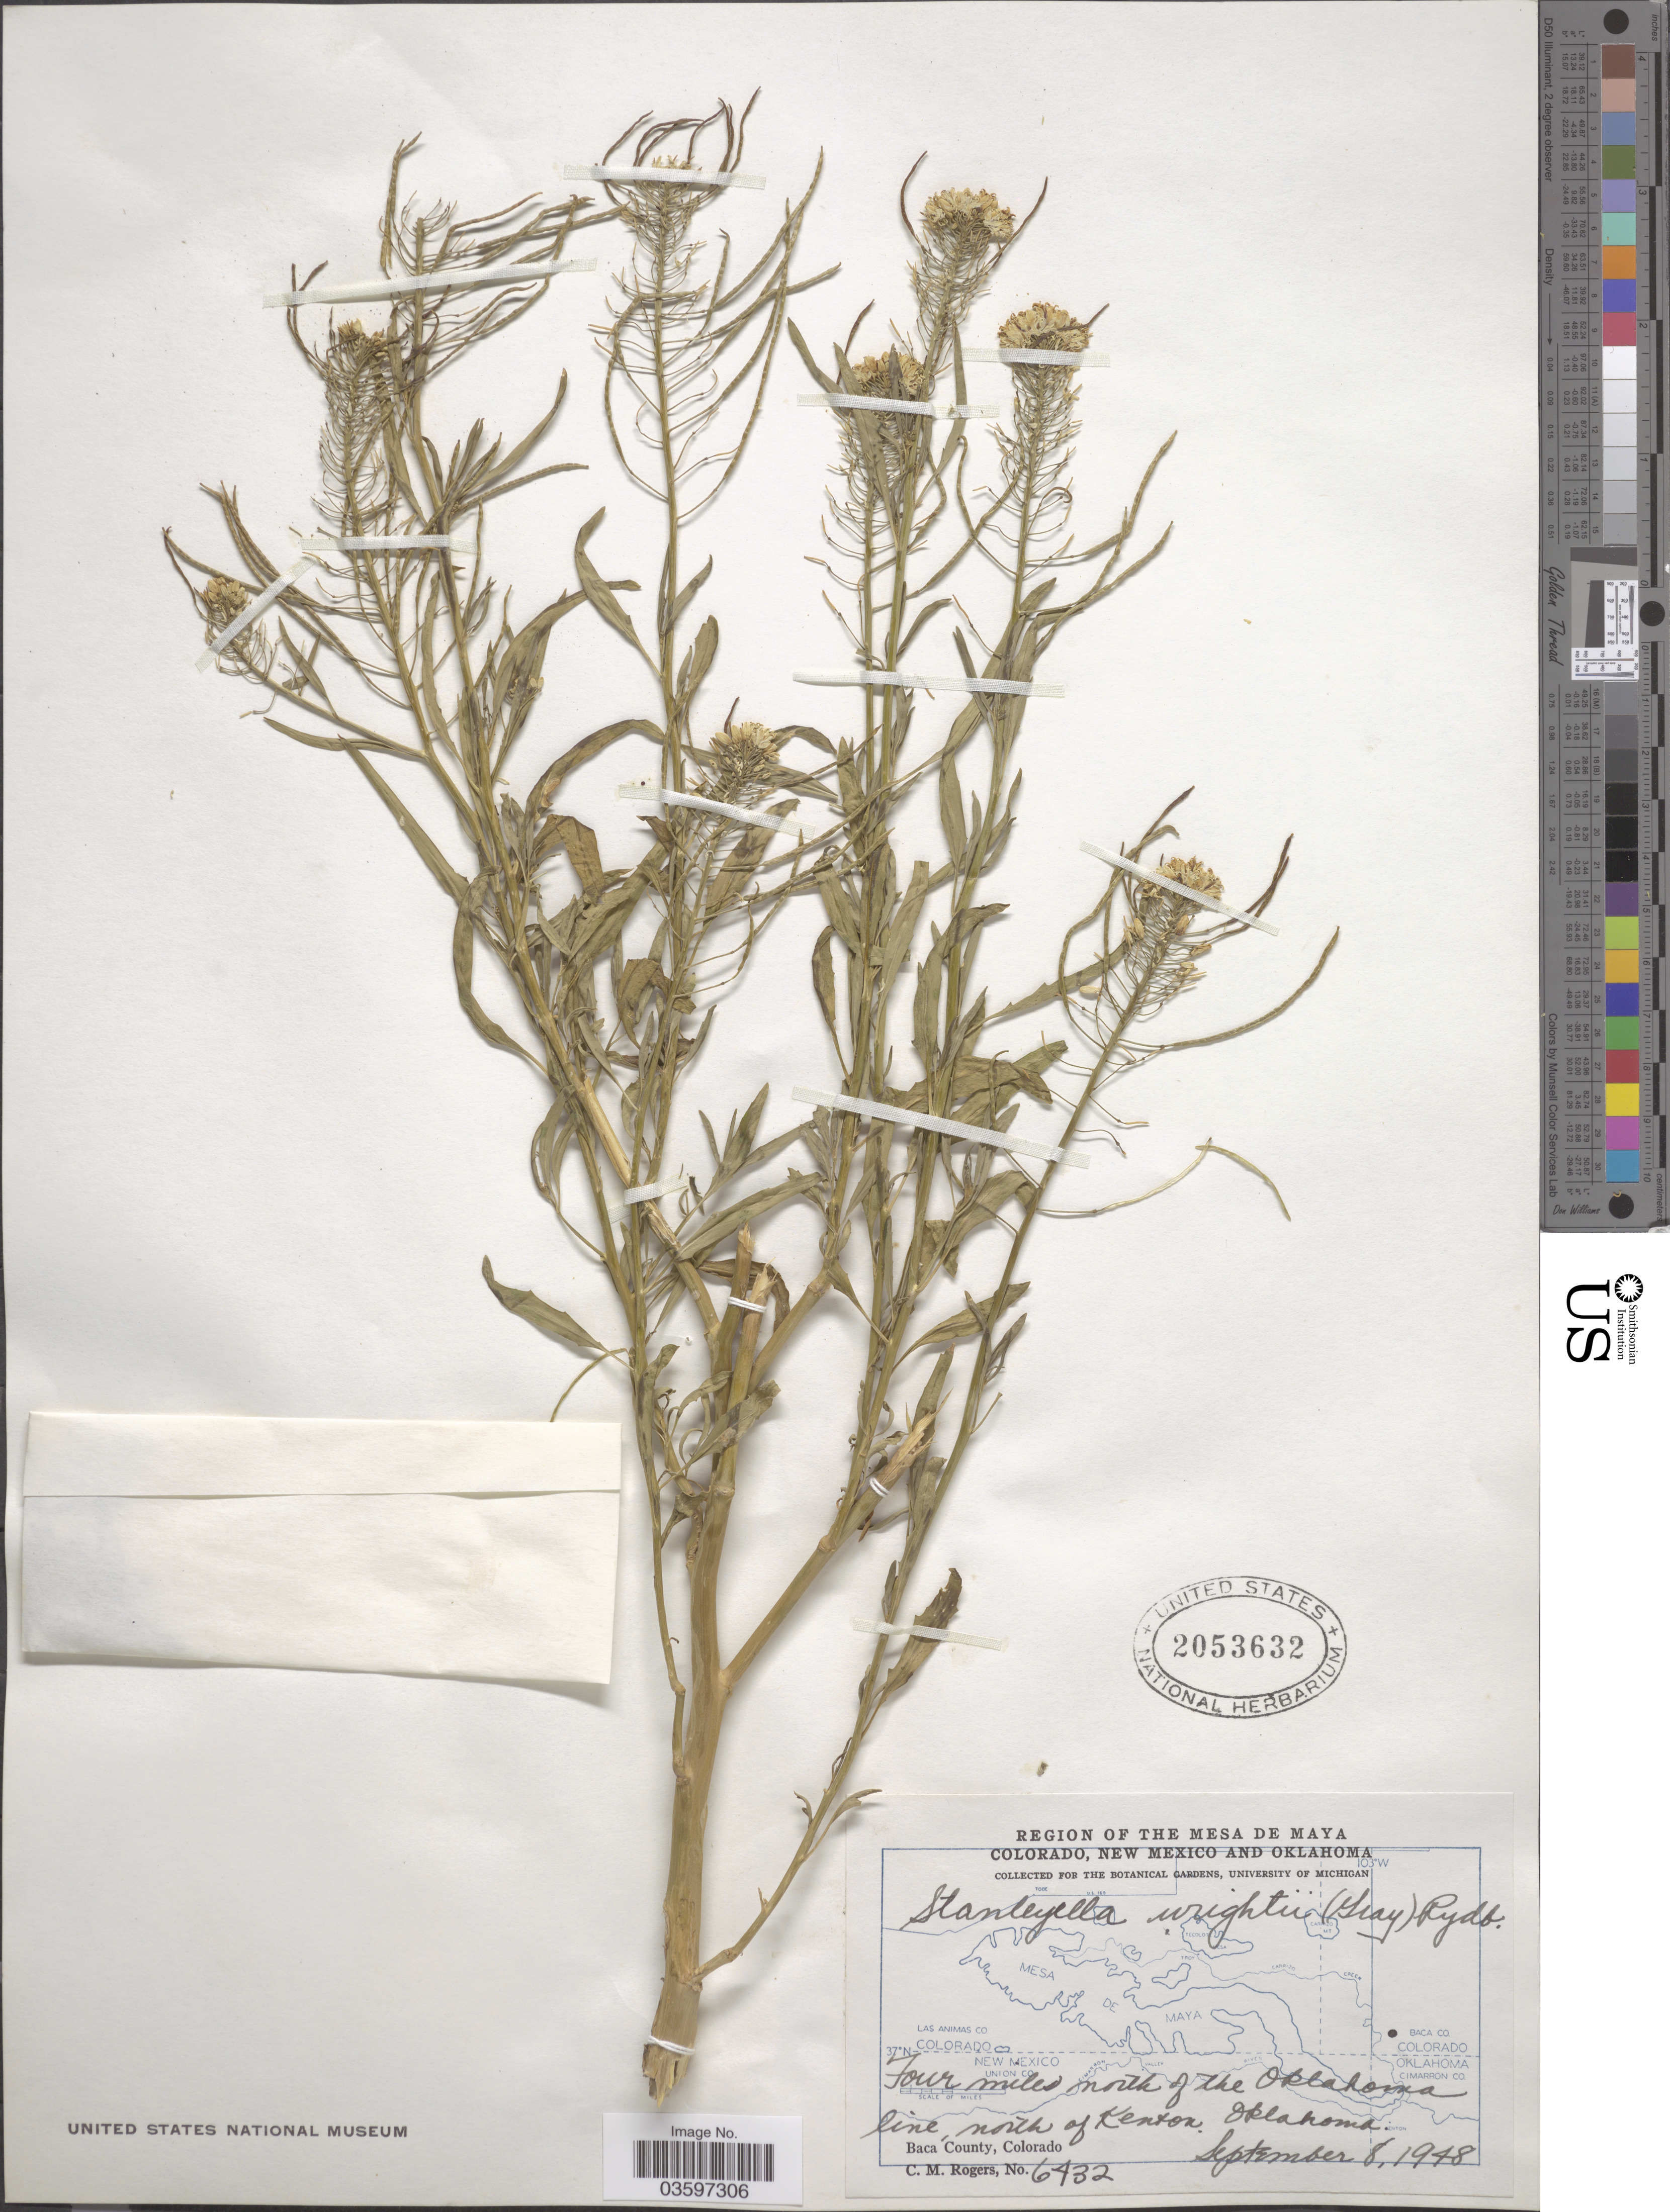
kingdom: Plantae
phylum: Tracheophyta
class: Magnoliopsida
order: Brassicales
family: Brassicaceae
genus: Stanleyella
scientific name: Stanleyella wrightii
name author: Rydb.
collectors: C. M. Rogers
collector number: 6432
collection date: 1948-09-08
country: United States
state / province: Oklahoma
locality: The Mesa de Maya. Four miles north of the Oklahoma line, north of Kenton. Baca County.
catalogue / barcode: US 2053632